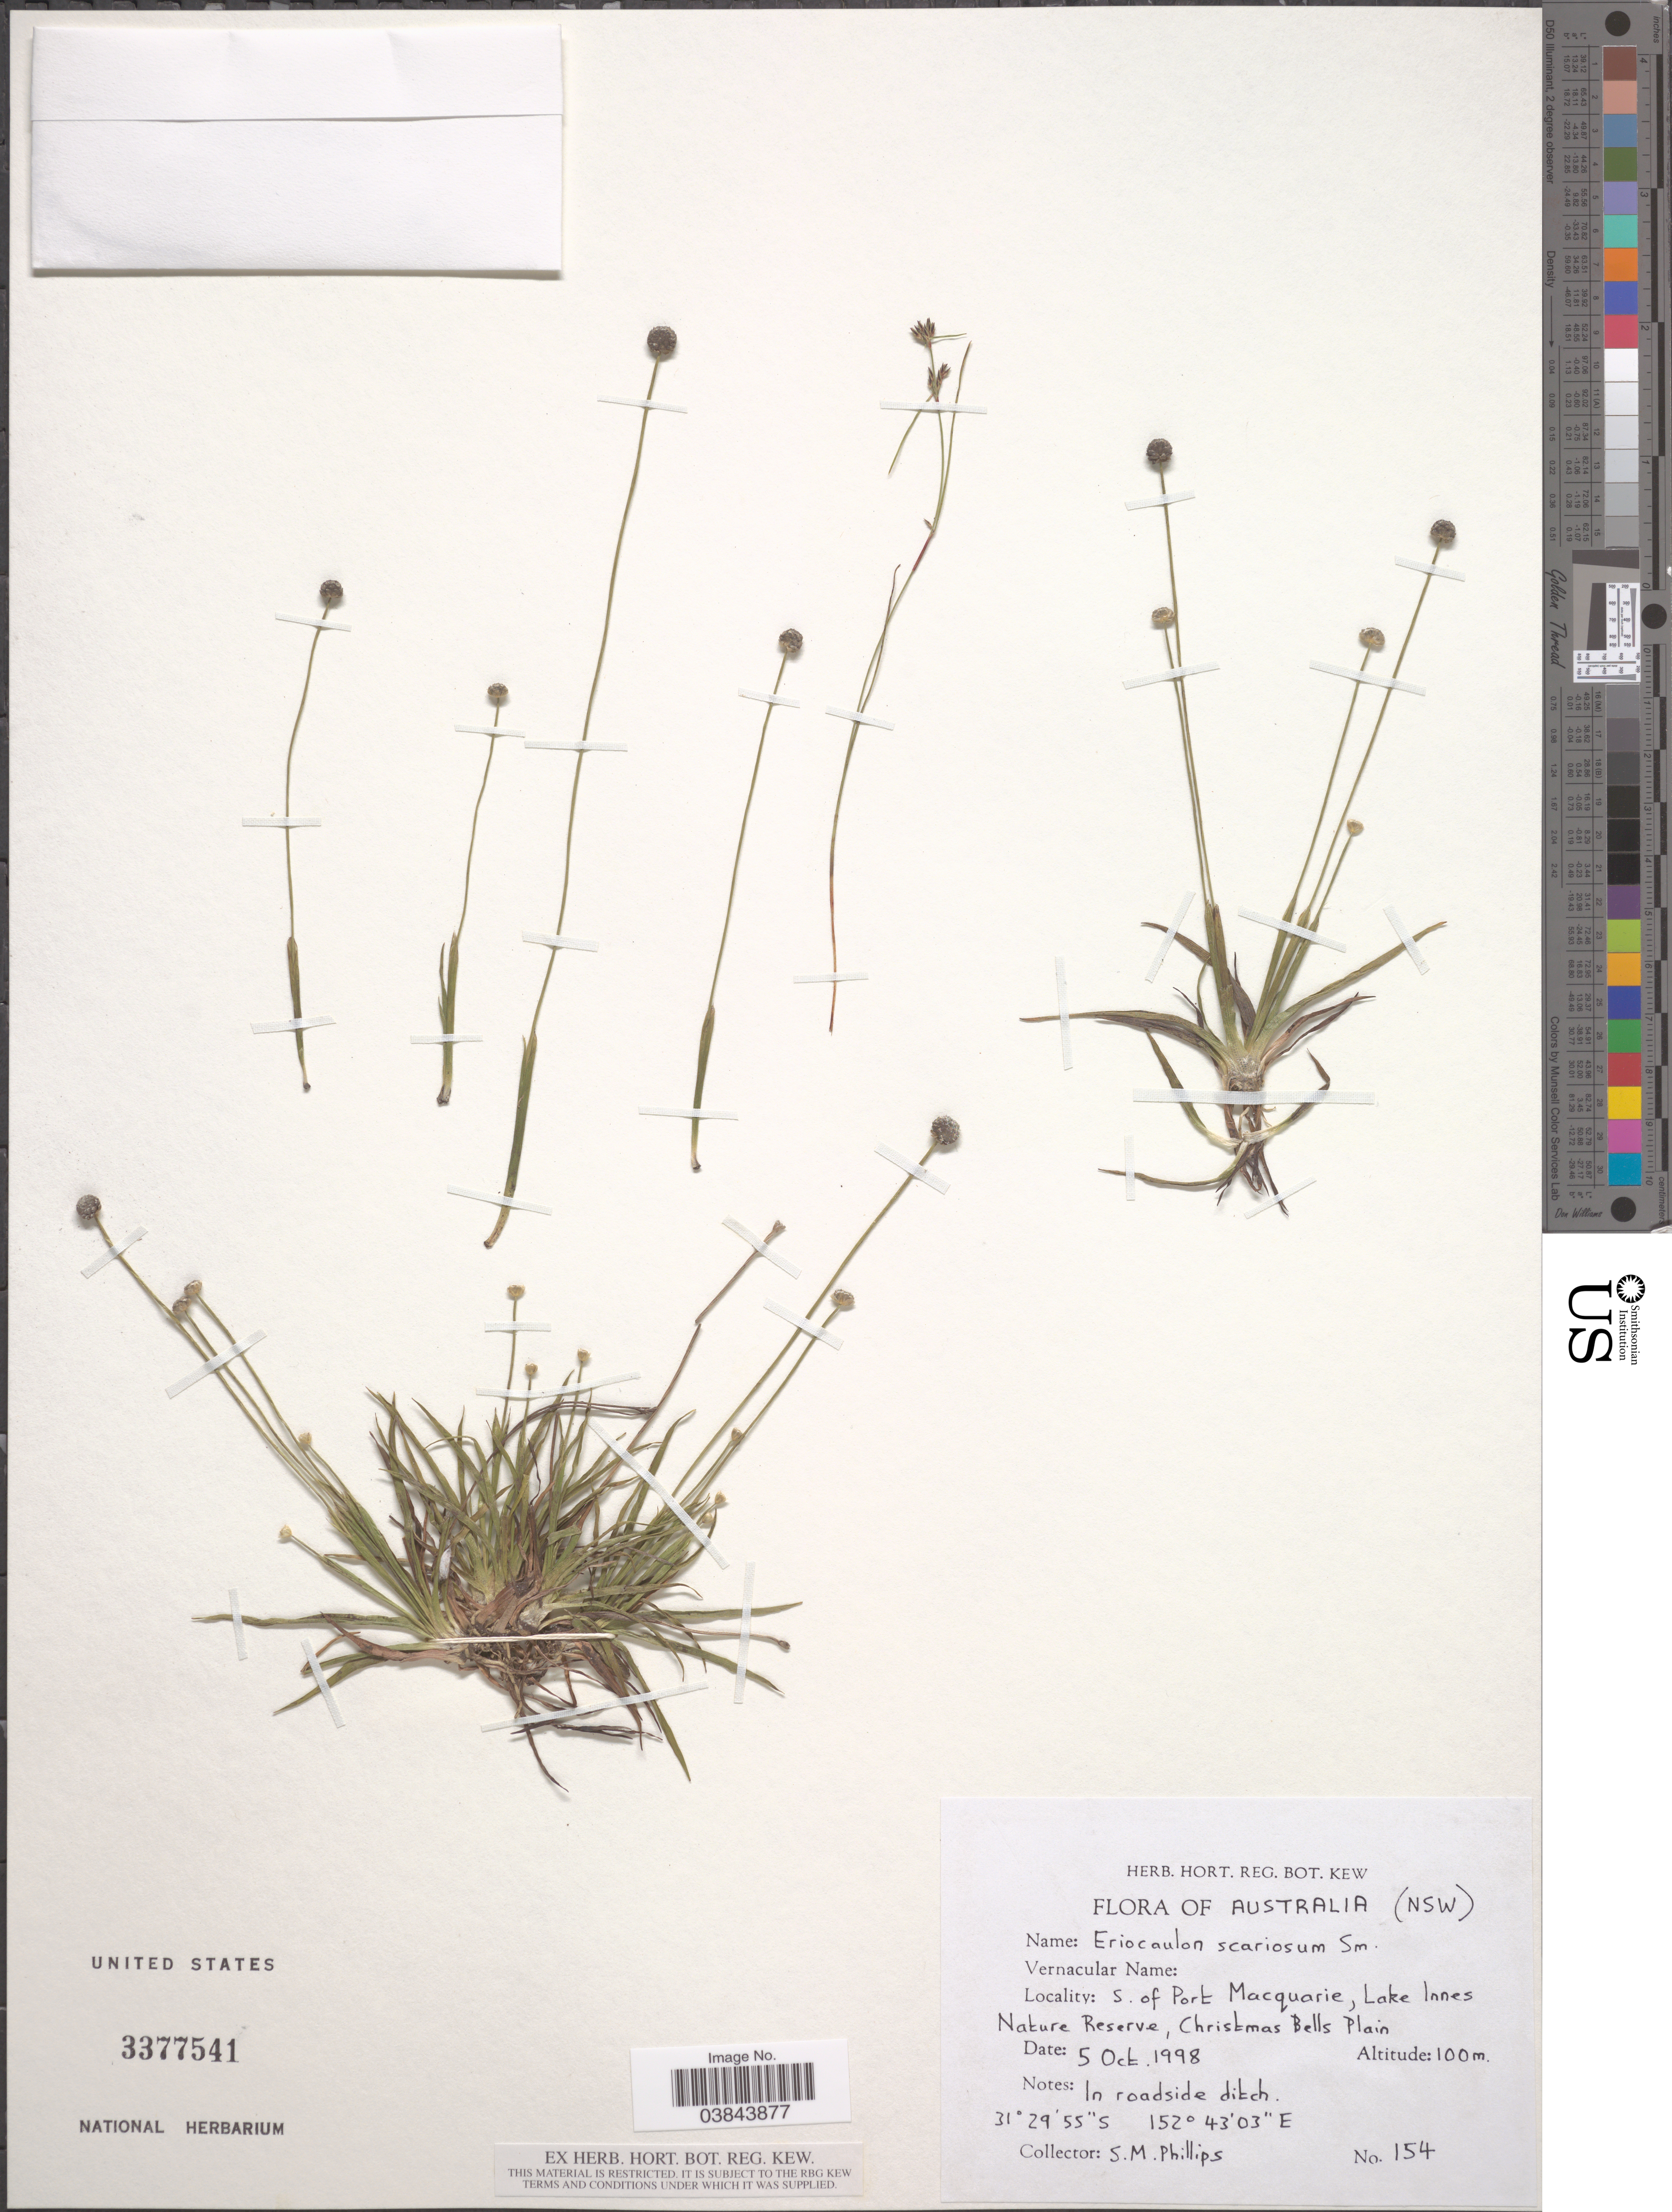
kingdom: Plantae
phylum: Tracheophyta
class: Liliopsida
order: Poales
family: Eriocaulaceae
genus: Eriocaulon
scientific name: Eriocaulon scariosum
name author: Sm.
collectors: S. M. Phillips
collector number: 154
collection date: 1998-10-05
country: Australia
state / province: New South Wales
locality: S. of Port Macquarie, Lake Innes Nature Reserve, Christmas Bells Plain.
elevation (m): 100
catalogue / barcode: US 3377541